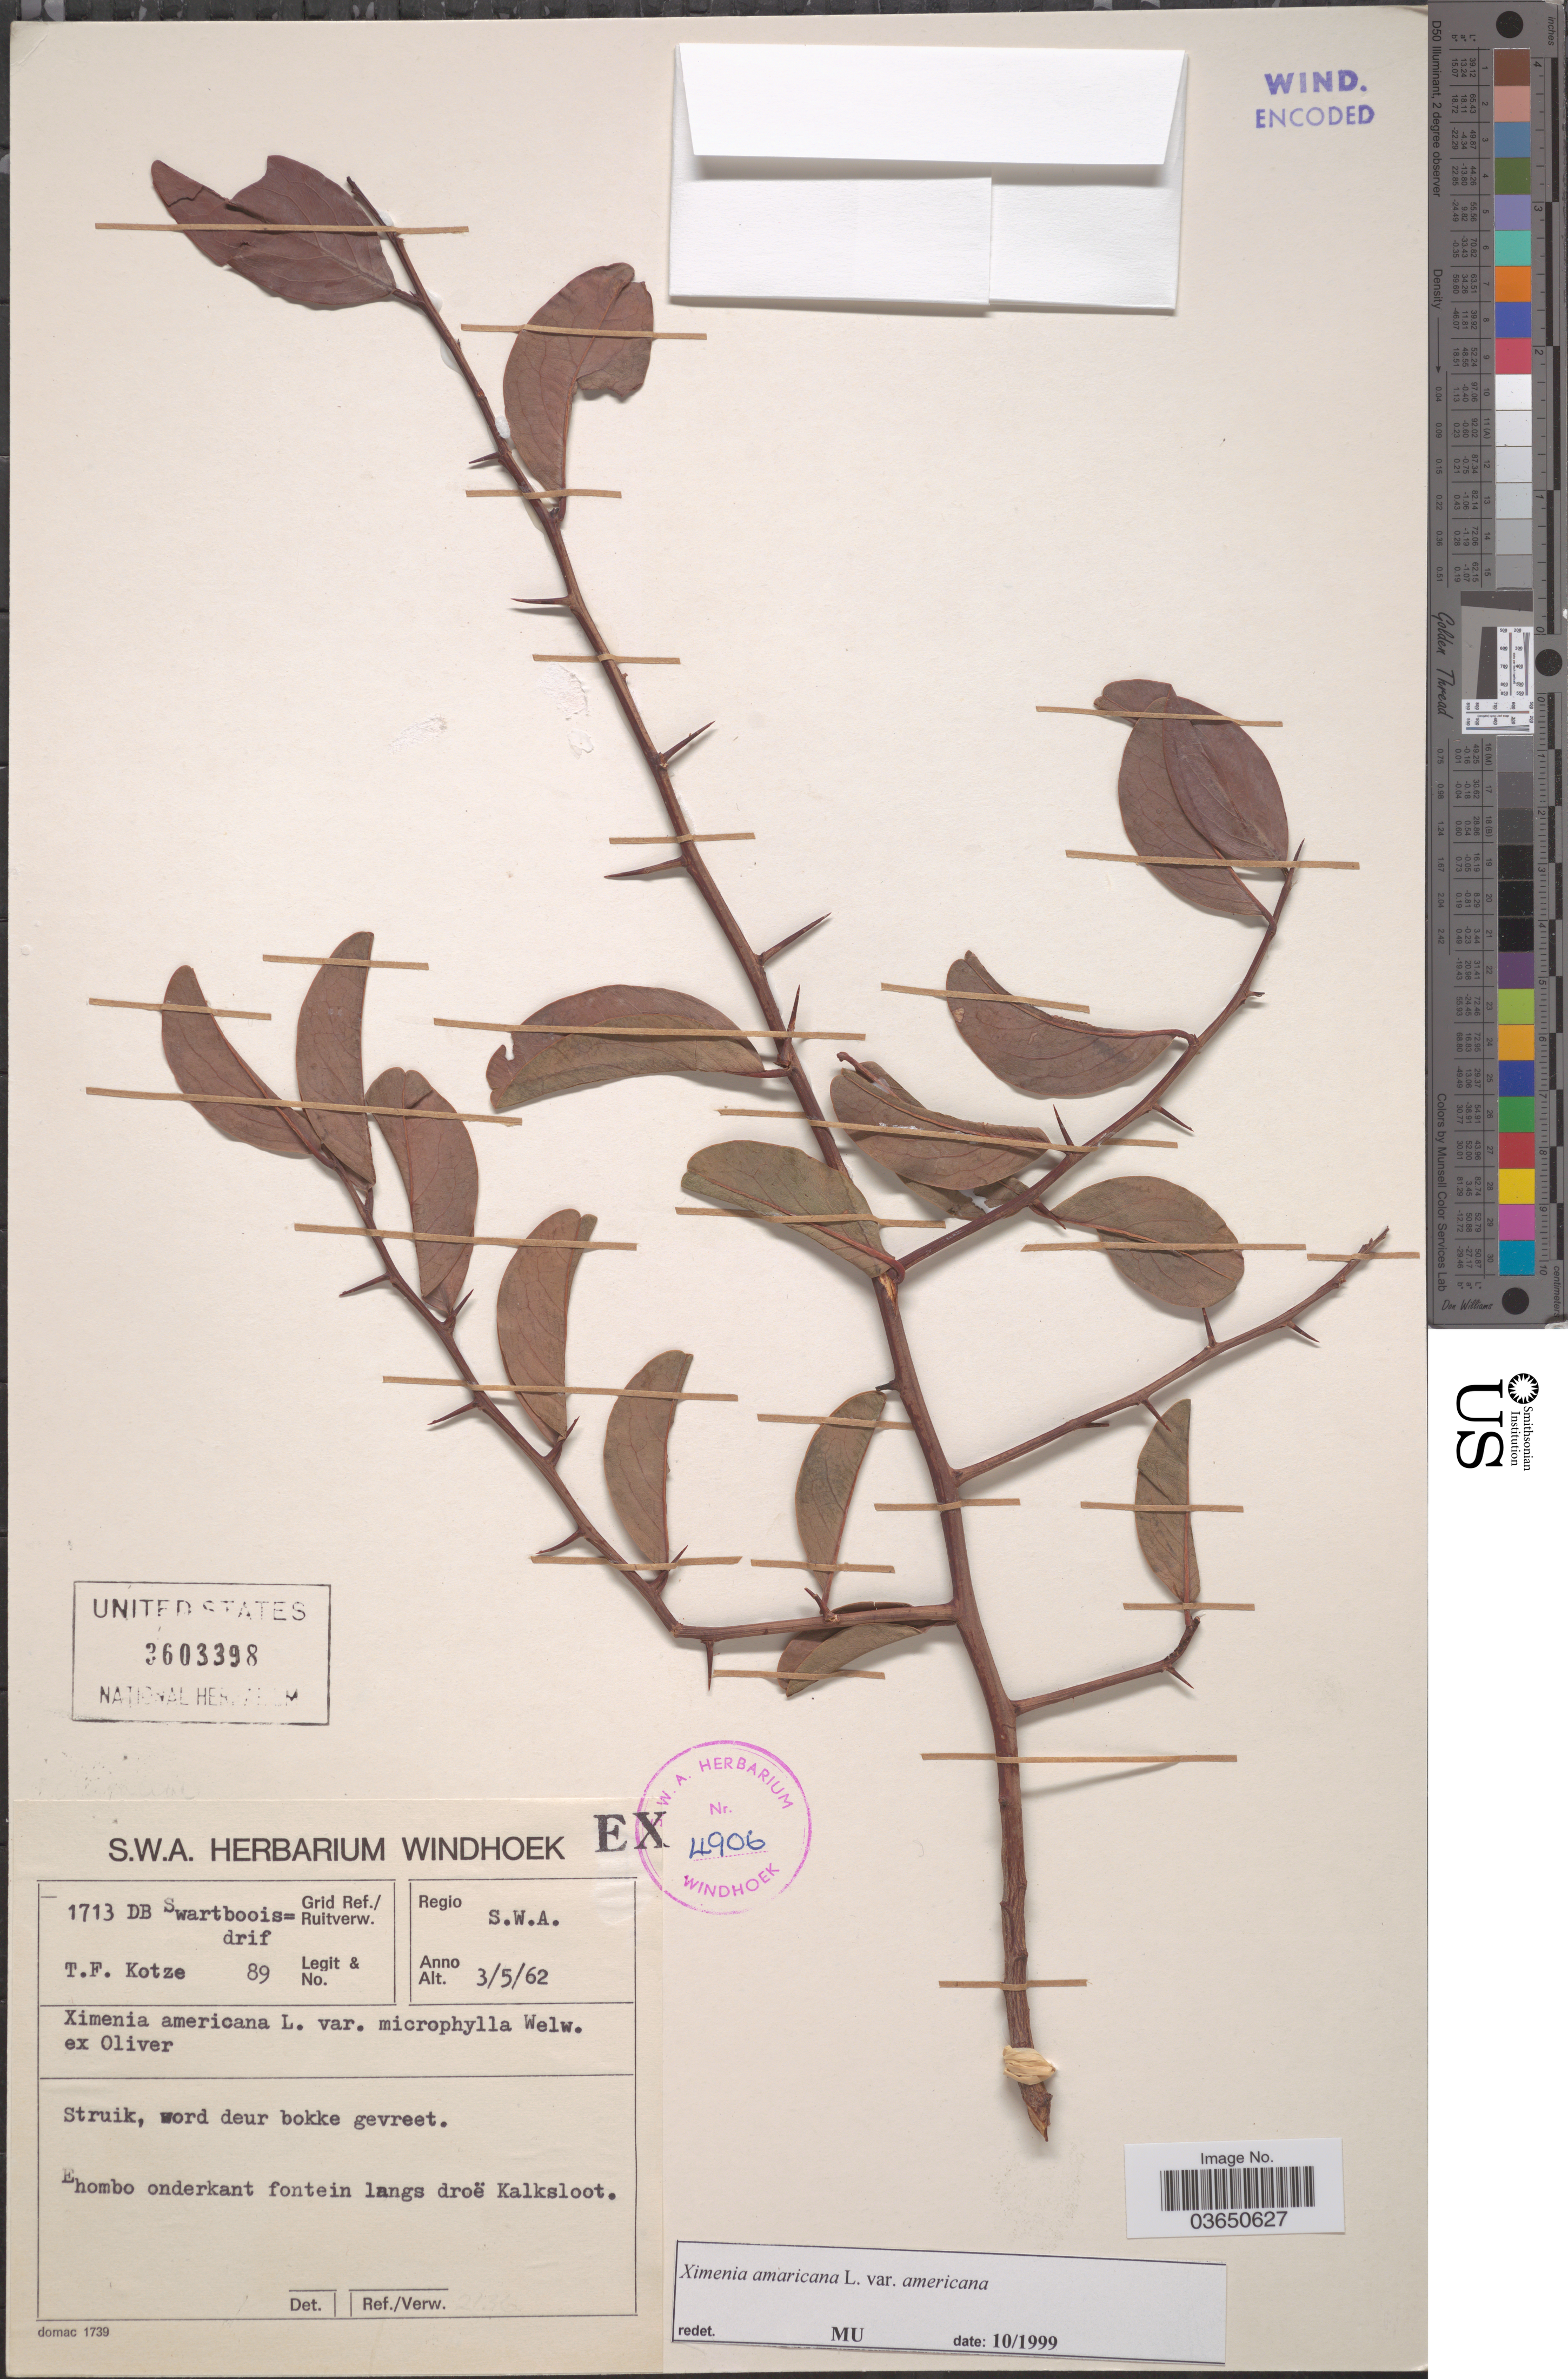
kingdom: Plantae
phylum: Tracheophyta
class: Magnoliopsida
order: Santalales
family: Ximeniaceae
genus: Ximenia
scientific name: Ximenia americana var. americana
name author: L.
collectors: T. Kotze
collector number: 89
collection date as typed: Transcribed d/m/y: 3/5/62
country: Namibia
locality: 1713DB Swartbooisdrif Grid Ref. Regio S.W.A. Ehombo onderkant fontein langs droë Kalksloot.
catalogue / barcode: US 3603398